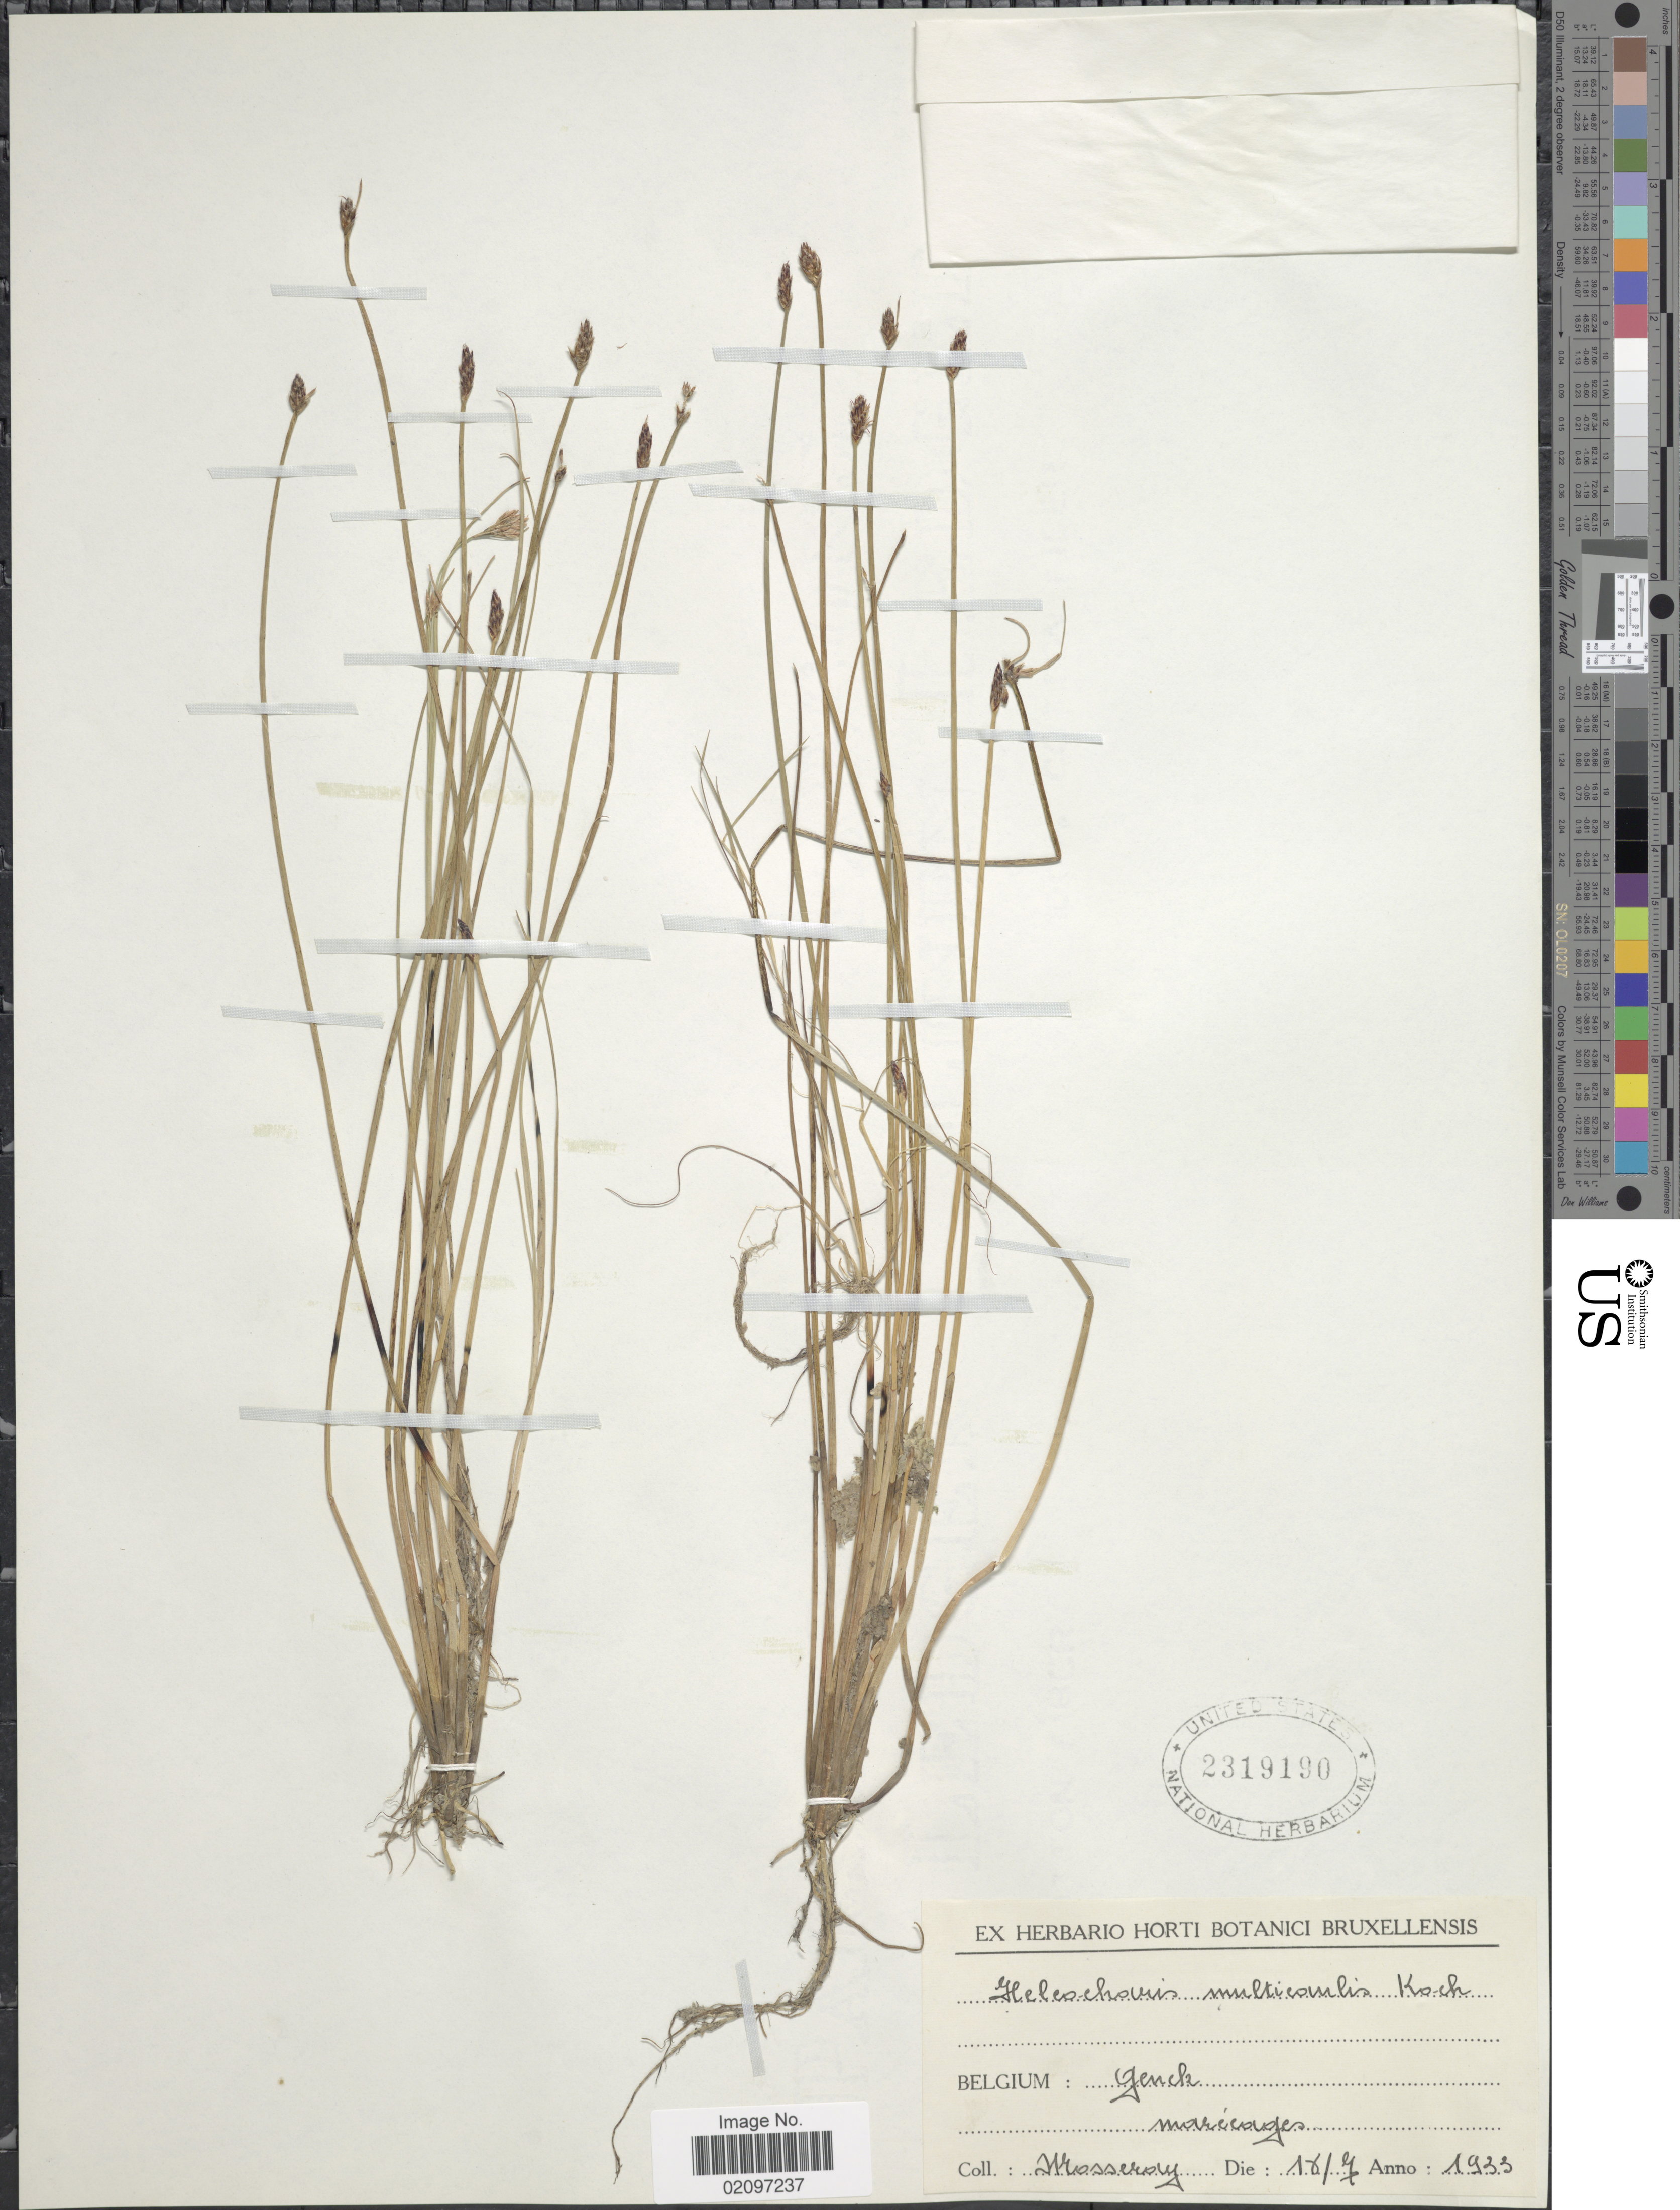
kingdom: Plantae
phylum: Tracheophyta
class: Liliopsida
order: Poales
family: Cyperaceae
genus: Eleocharis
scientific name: Eleocharis multicaulis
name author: (Sm.) Desv.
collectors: Mosseray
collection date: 1933-09-18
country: Belgium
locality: Belgium: Genck, Maricoges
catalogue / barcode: US 2319190